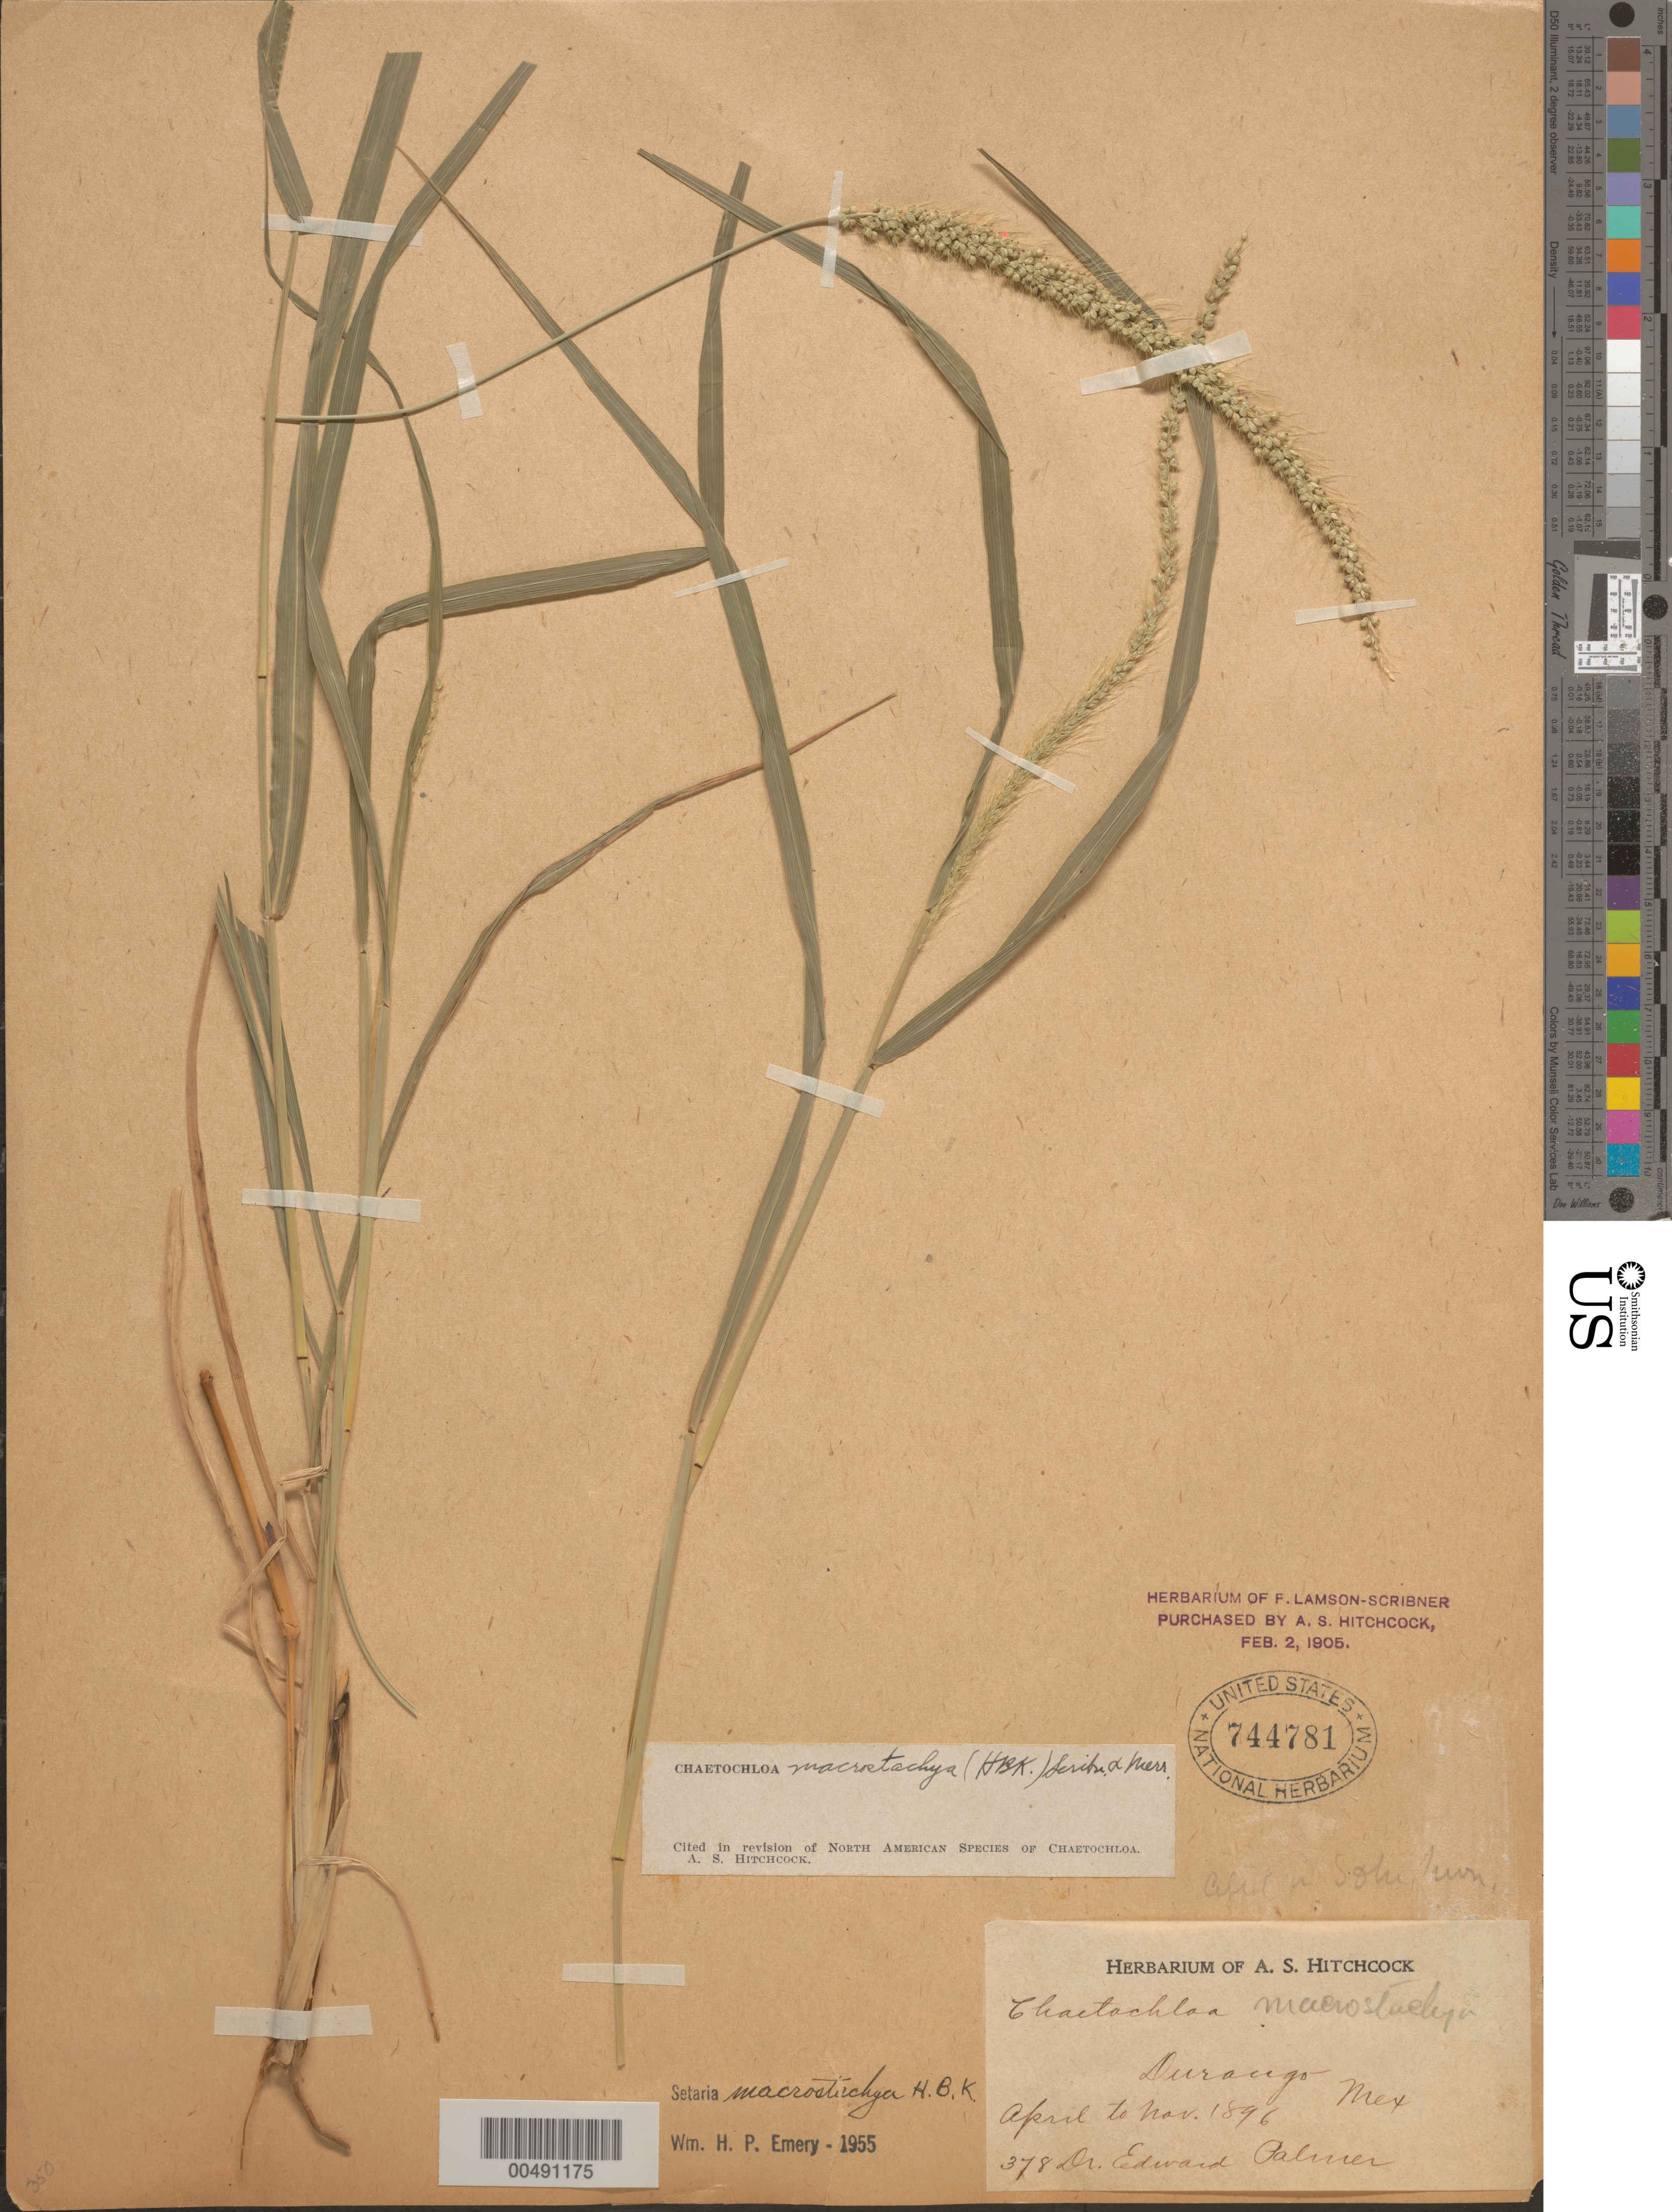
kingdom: Plantae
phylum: Tracheophyta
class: Liliopsida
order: Poales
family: Poaceae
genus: Setaria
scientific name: Setaria macrostachya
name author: Kunth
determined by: Emery, W. H. P.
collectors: E. Palmer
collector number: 378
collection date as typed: Apr 1896 to Nov 1896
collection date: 1896-04/1896-11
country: Mexico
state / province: Durango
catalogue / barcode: US 744781